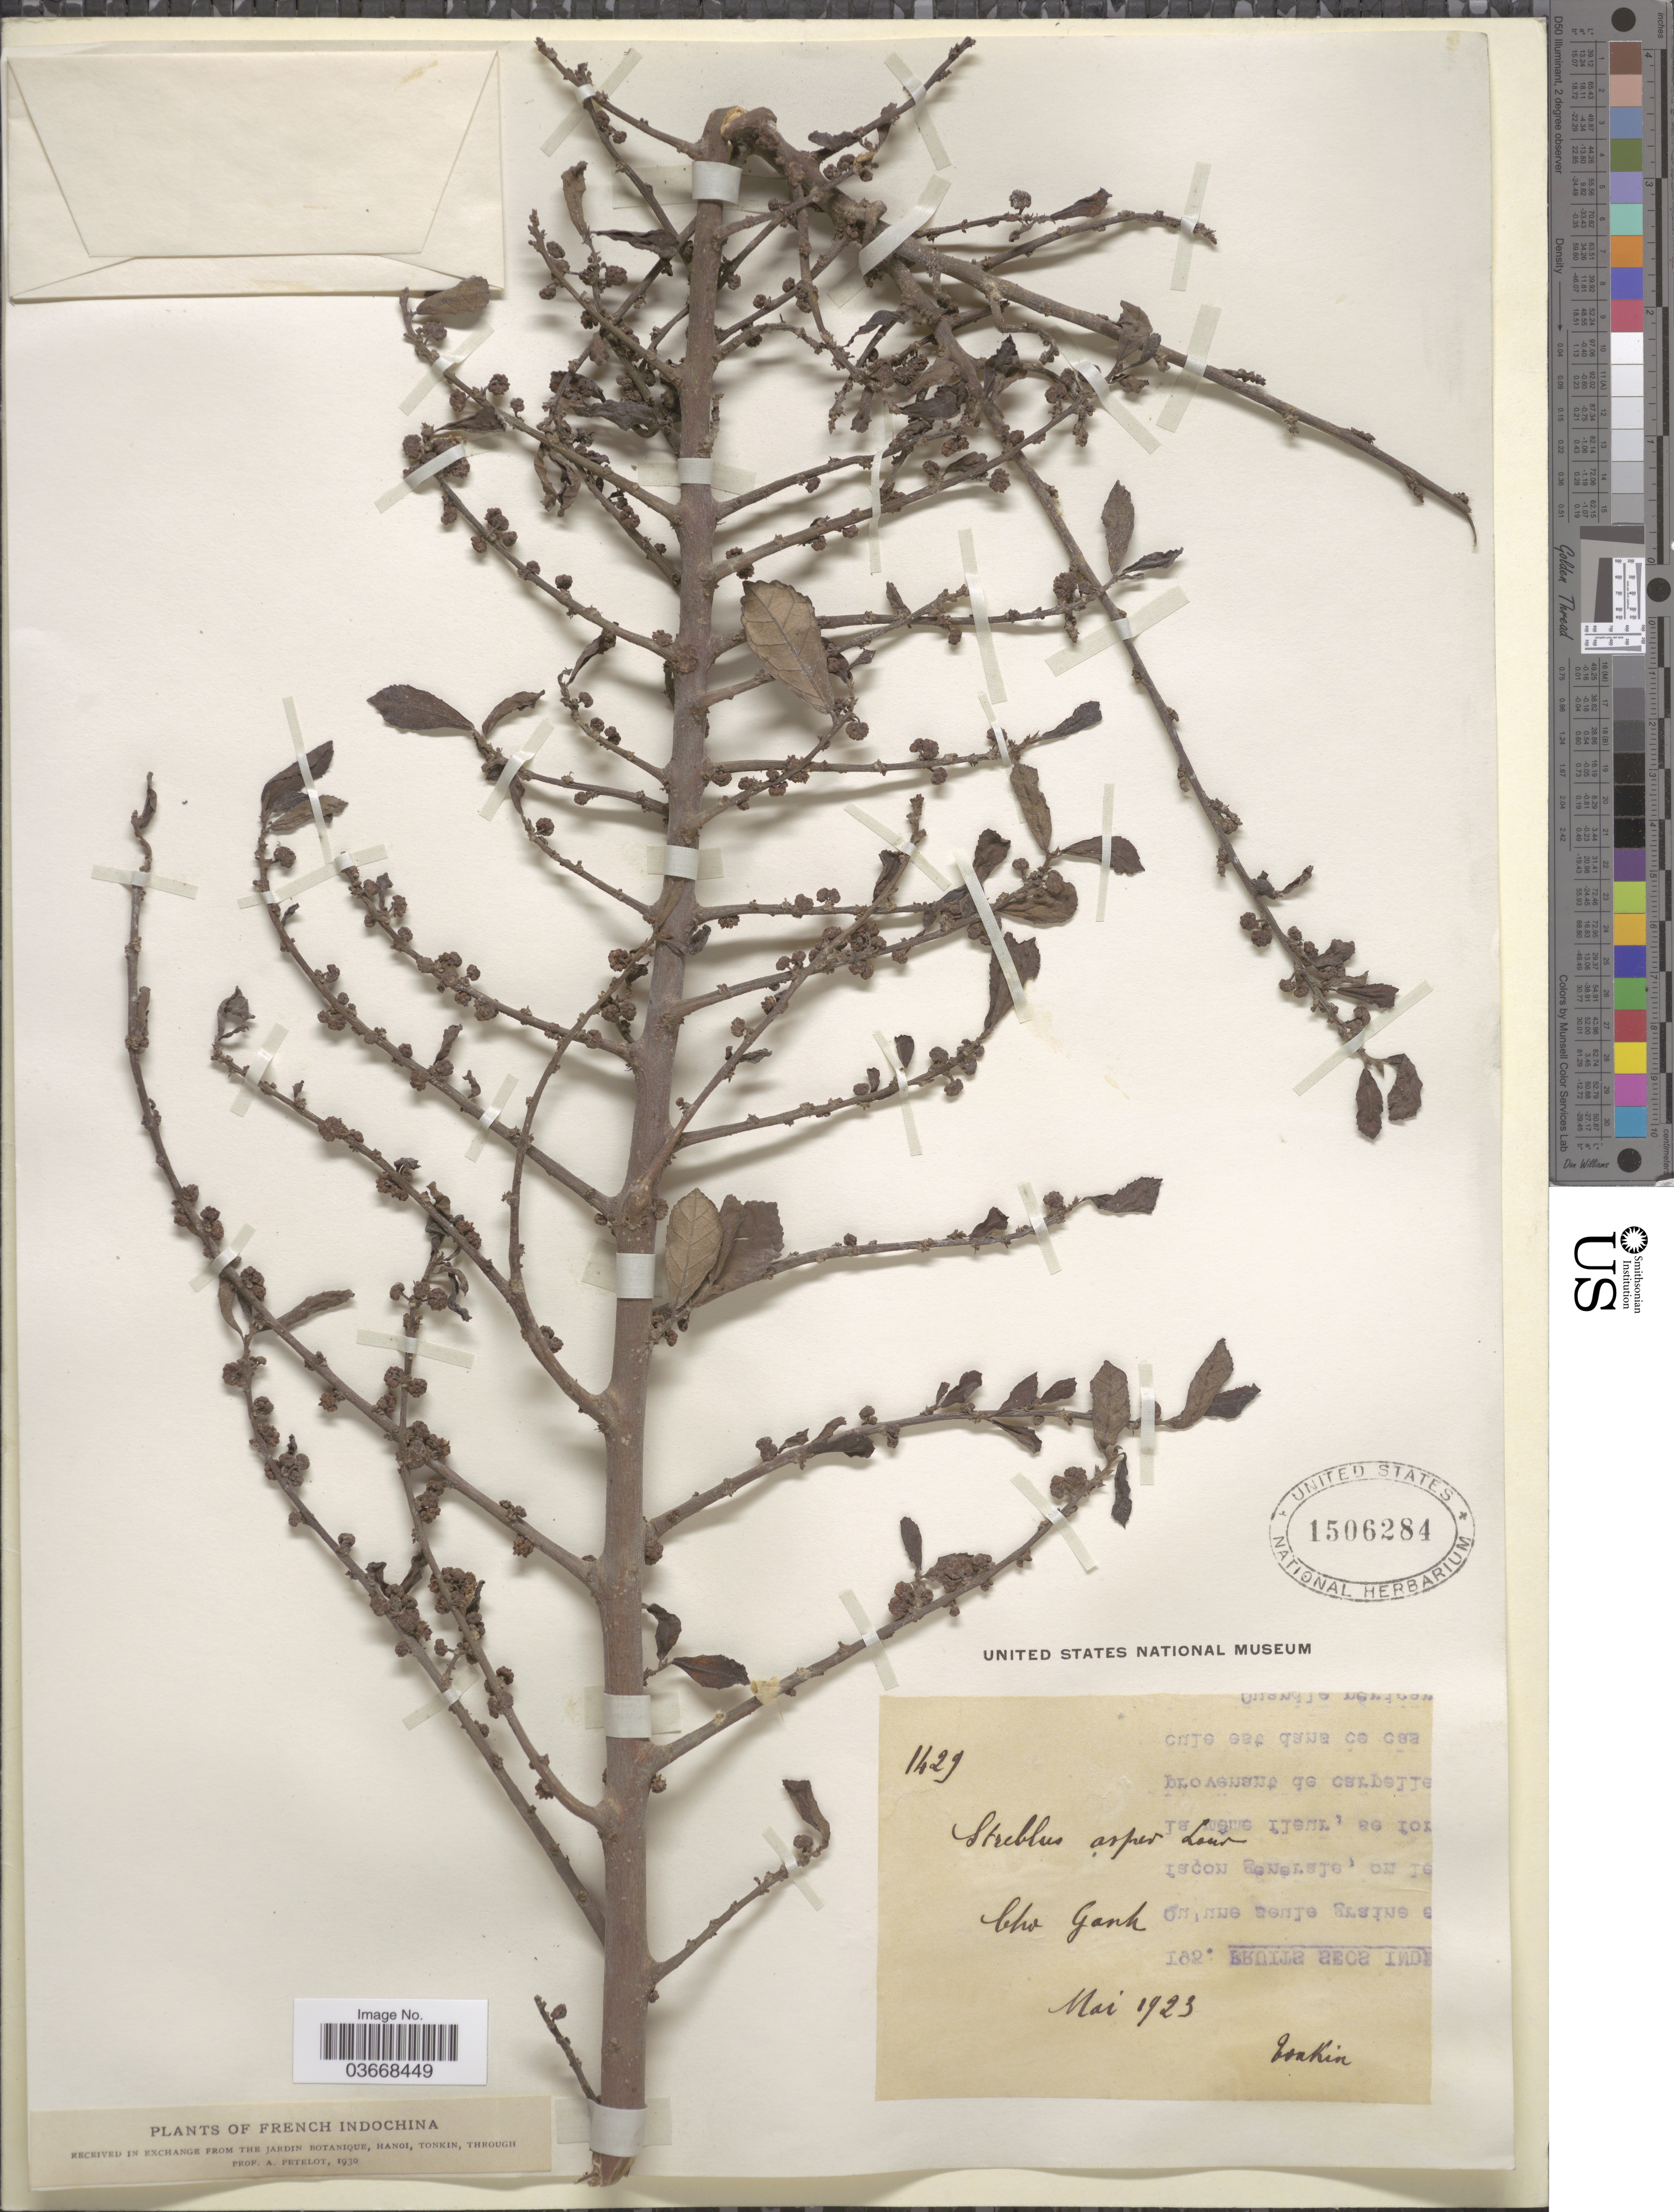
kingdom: Plantae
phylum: Tracheophyta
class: Magnoliopsida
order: Rosales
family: Moraceae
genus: Streblus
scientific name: Streblus asper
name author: Lour.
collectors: A. Petelot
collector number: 1429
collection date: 1923-05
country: Vietnam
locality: French Indochina. Cho Ganh.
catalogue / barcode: US 1506284